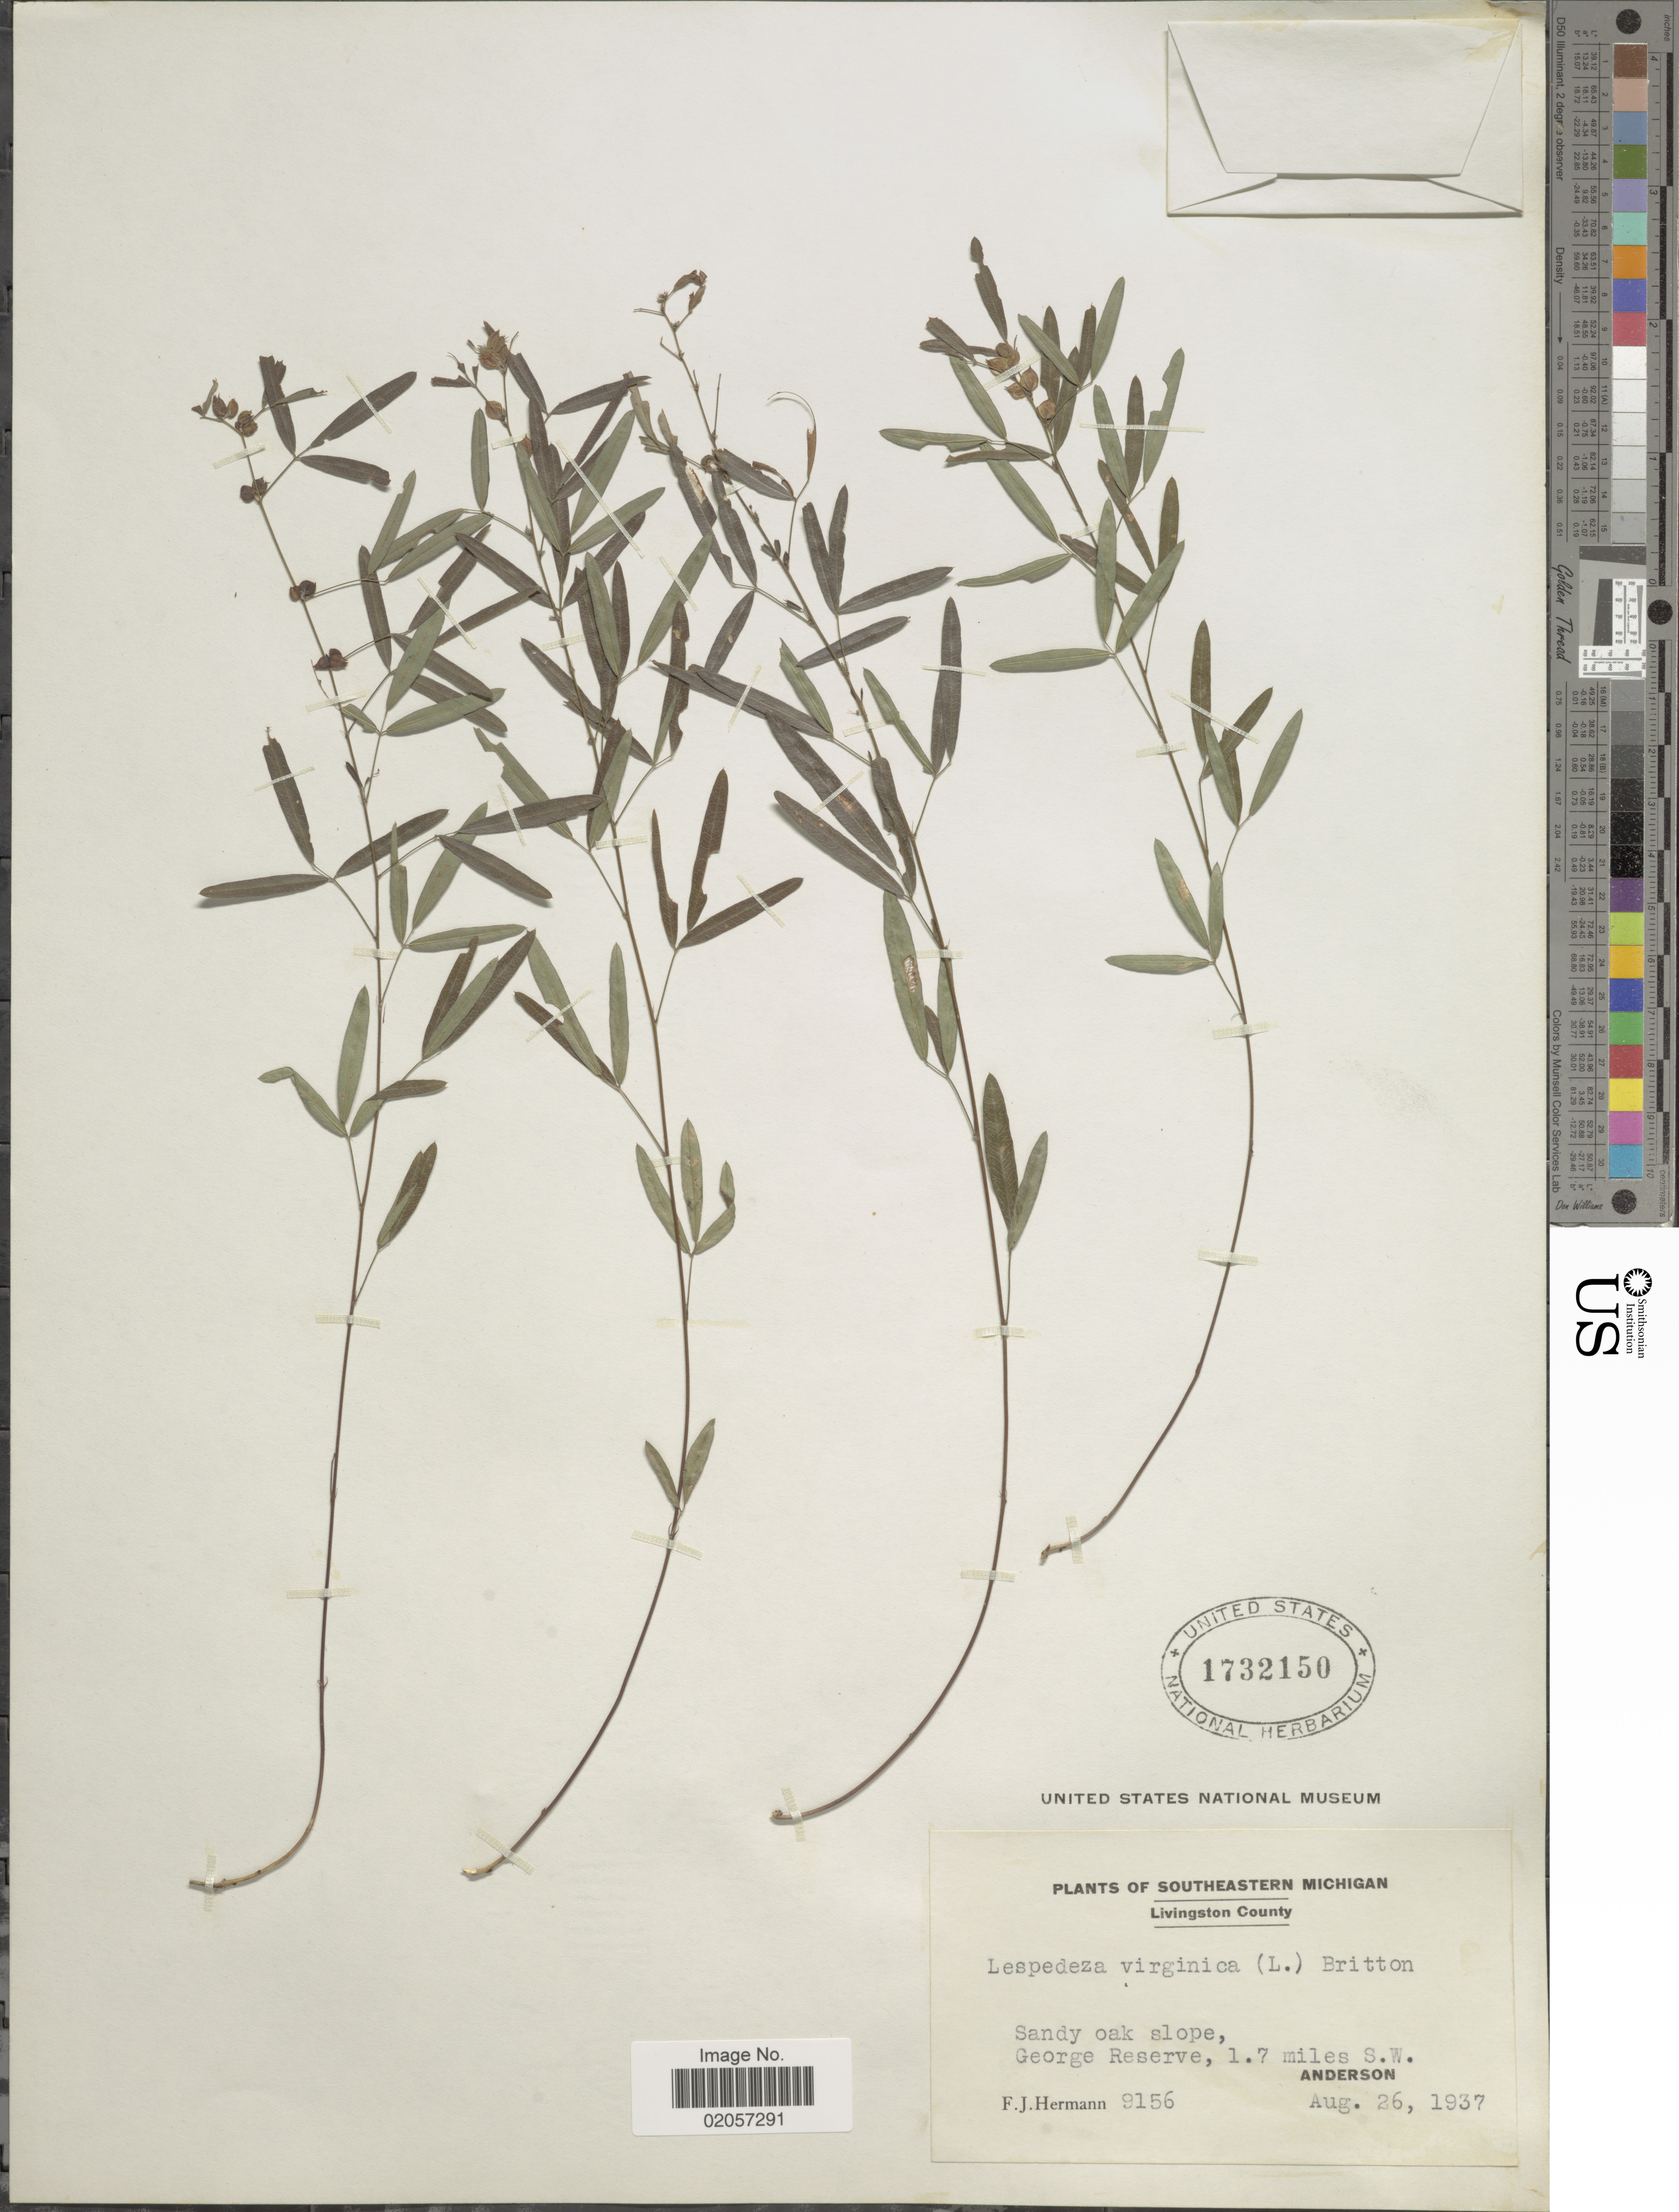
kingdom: Plantae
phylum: Tracheophyta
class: Magnoliopsida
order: Fabales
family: Fabaceae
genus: Lespedeza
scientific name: Lespedeza virginica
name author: (L.) Britton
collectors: F. J. Hermann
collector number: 9156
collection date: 1937-08-26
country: United States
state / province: Michigan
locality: Southeastern Michigan, Livington County, George Reserve, 1.7 miles S.W. Anderson.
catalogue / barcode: US 1732150